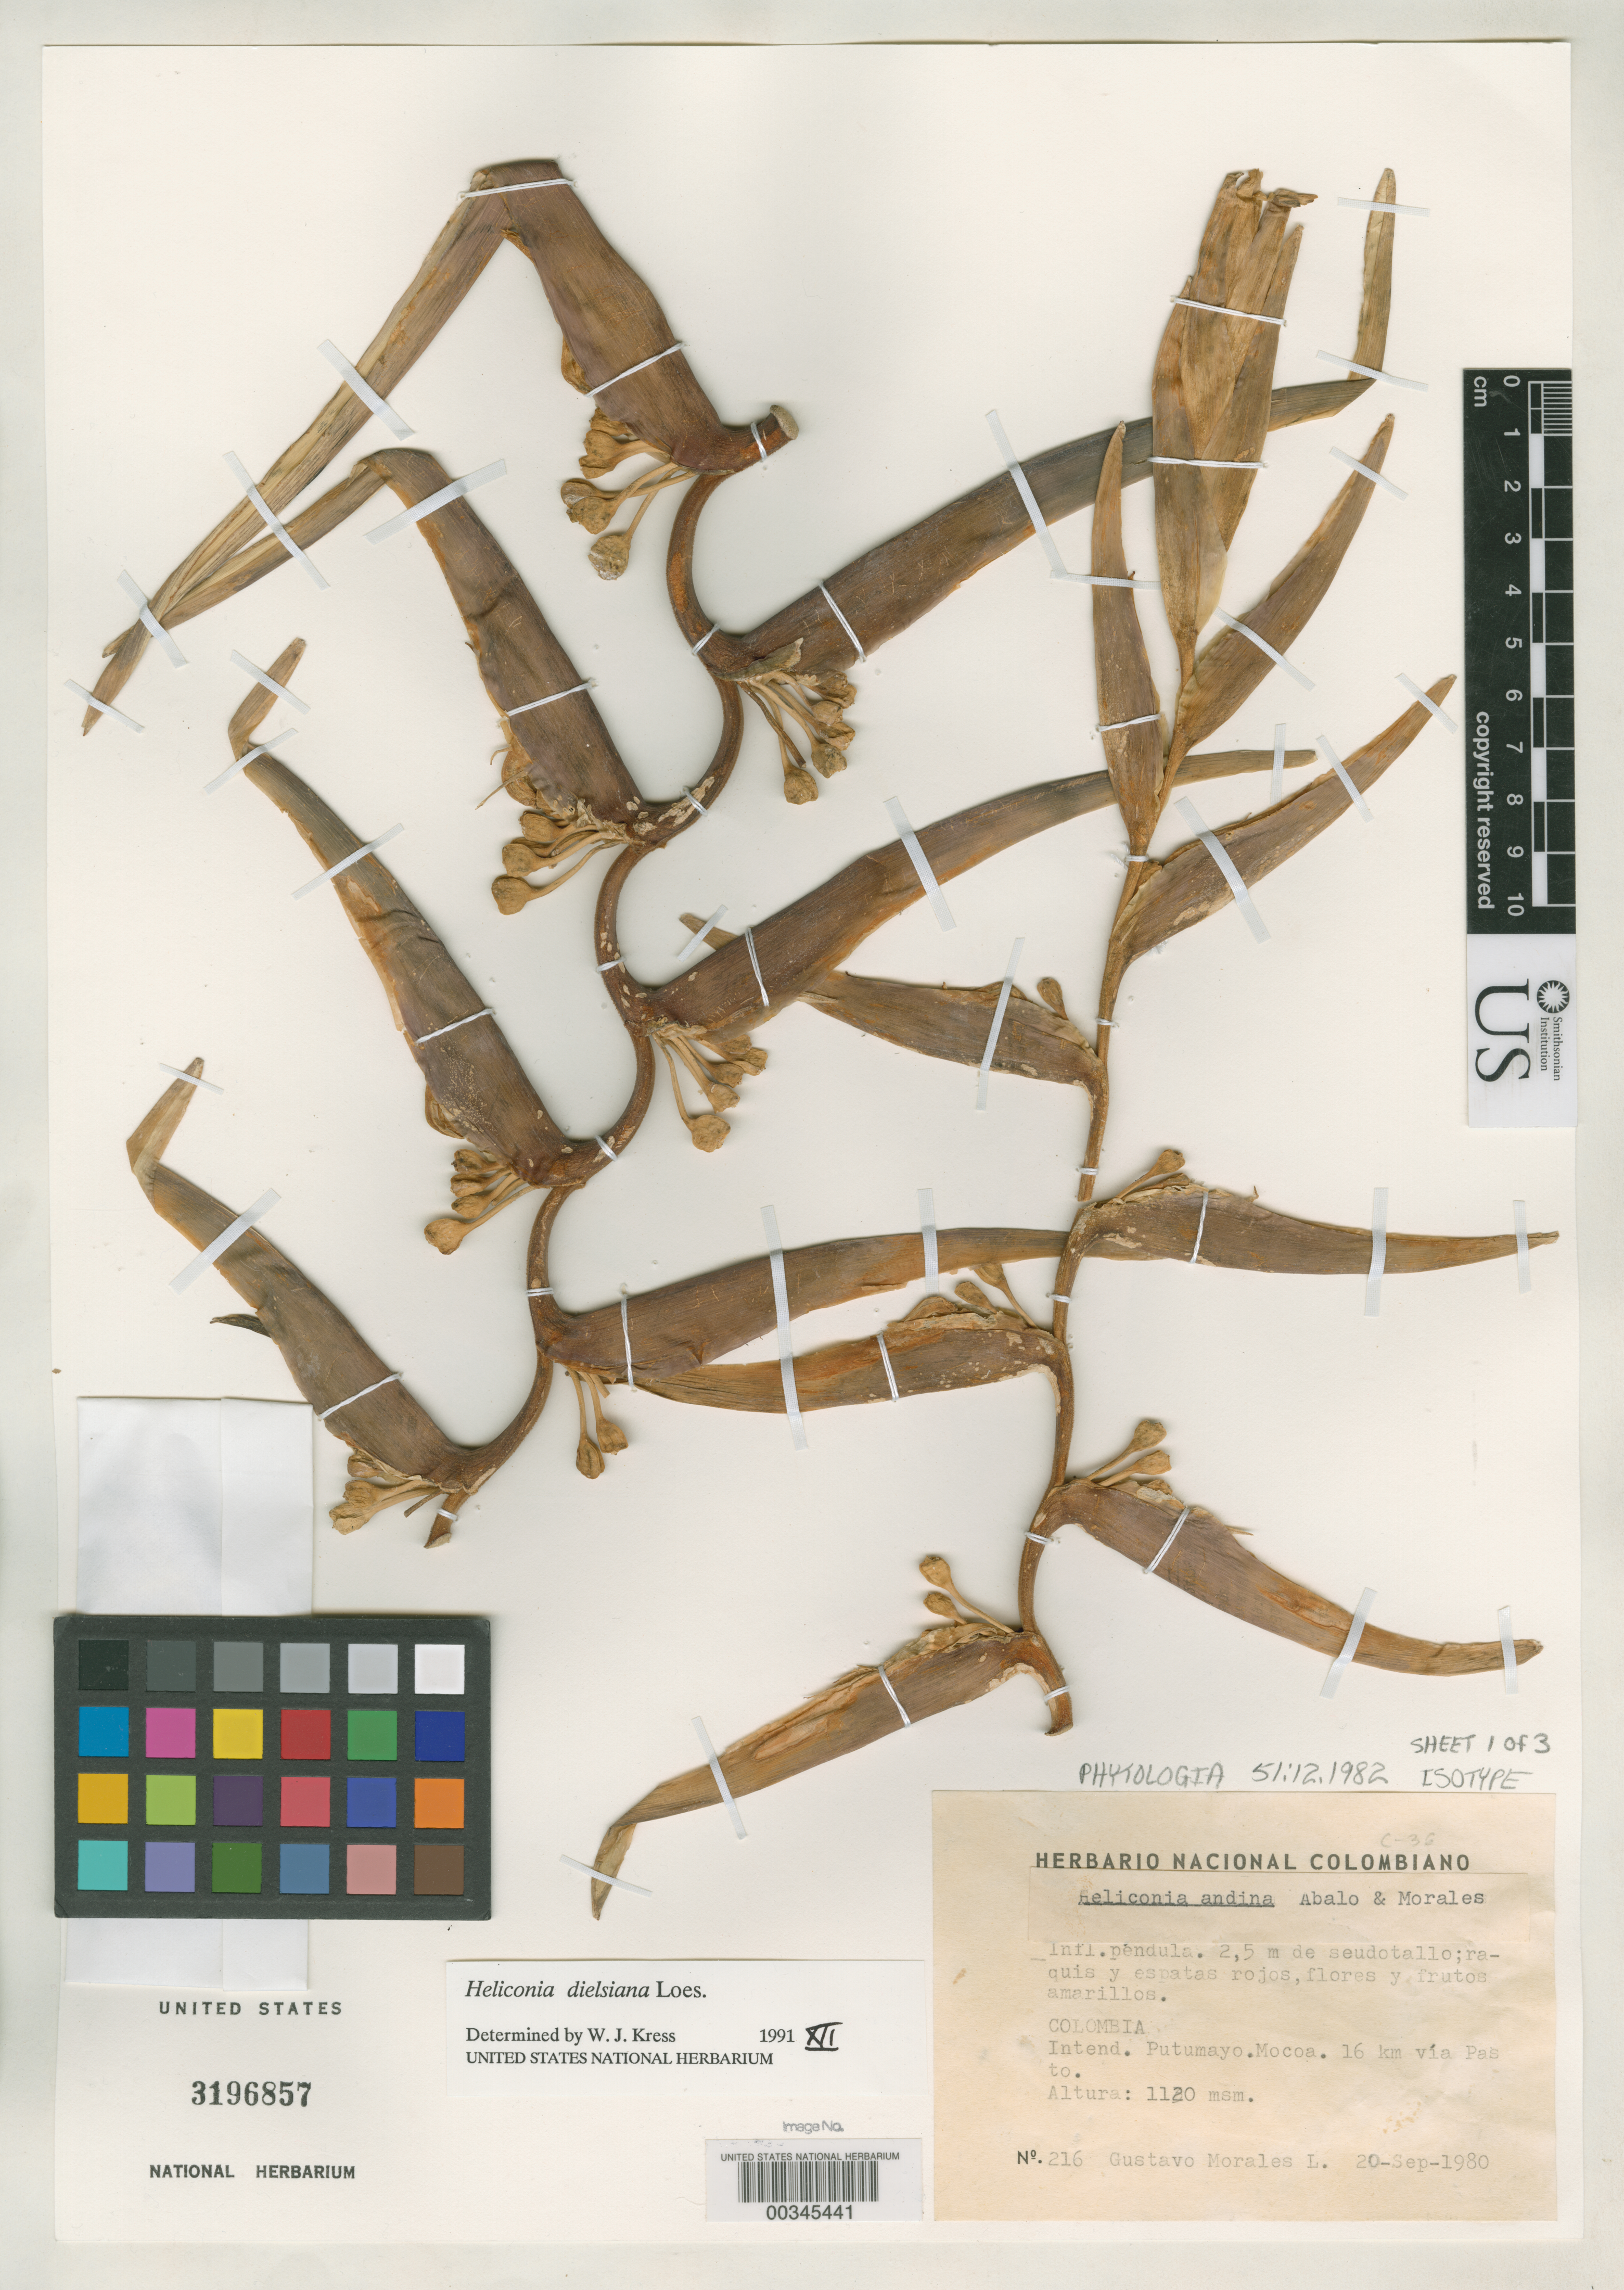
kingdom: Plantae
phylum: Tracheophyta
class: Liliopsida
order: Zingiberales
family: Heliconiaceae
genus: Heliconia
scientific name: Heliconia andina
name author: Abalo & G. Morales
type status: Isotype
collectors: G. Morales L.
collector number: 216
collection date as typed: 20 Sep 1980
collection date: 1980-09-20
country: Colombia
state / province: Putumayo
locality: Mocoa, 16 km via Pasto.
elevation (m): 1120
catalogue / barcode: US 3196857